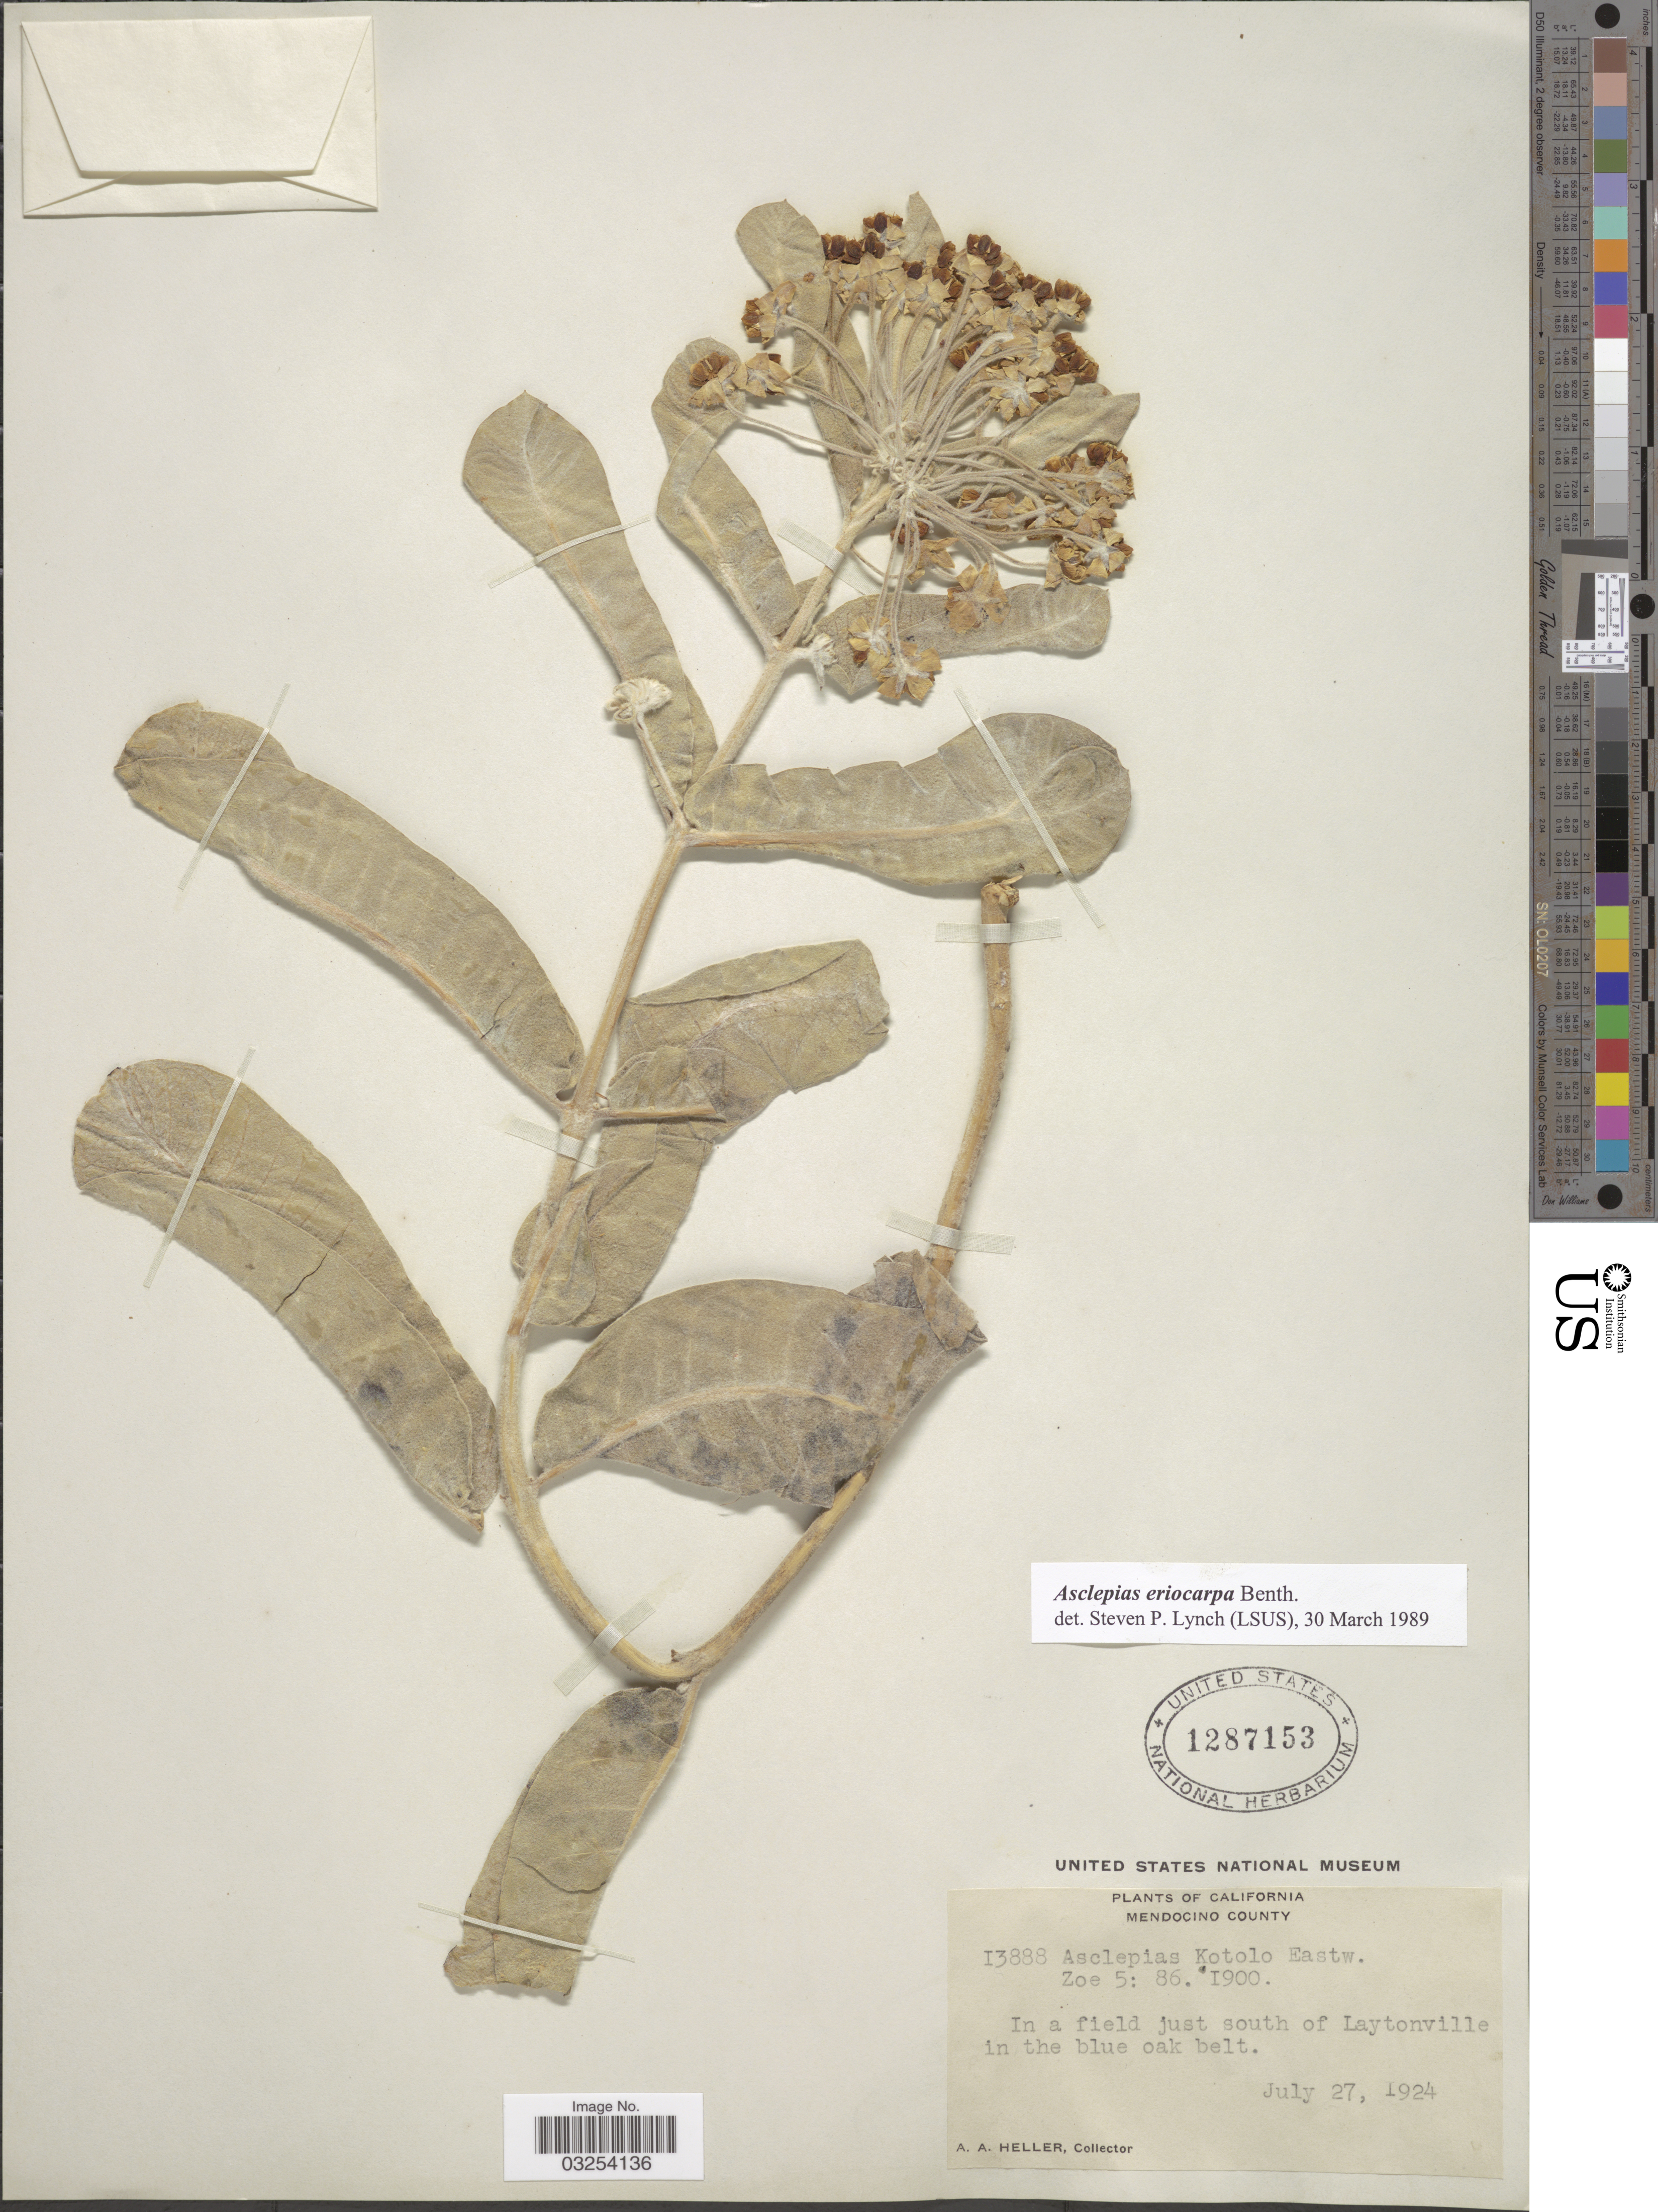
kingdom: Plantae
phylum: Tracheophyta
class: Magnoliopsida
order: Gentianales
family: Apocynaceae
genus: Asclepias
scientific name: Asclepias eriocarpa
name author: Benth.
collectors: A. A. Heller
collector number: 13888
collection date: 1924-07-27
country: United States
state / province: California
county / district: Mendocino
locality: Mendocino County. In a field just south of Laytonville in the blue oak belt.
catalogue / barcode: US 1287153